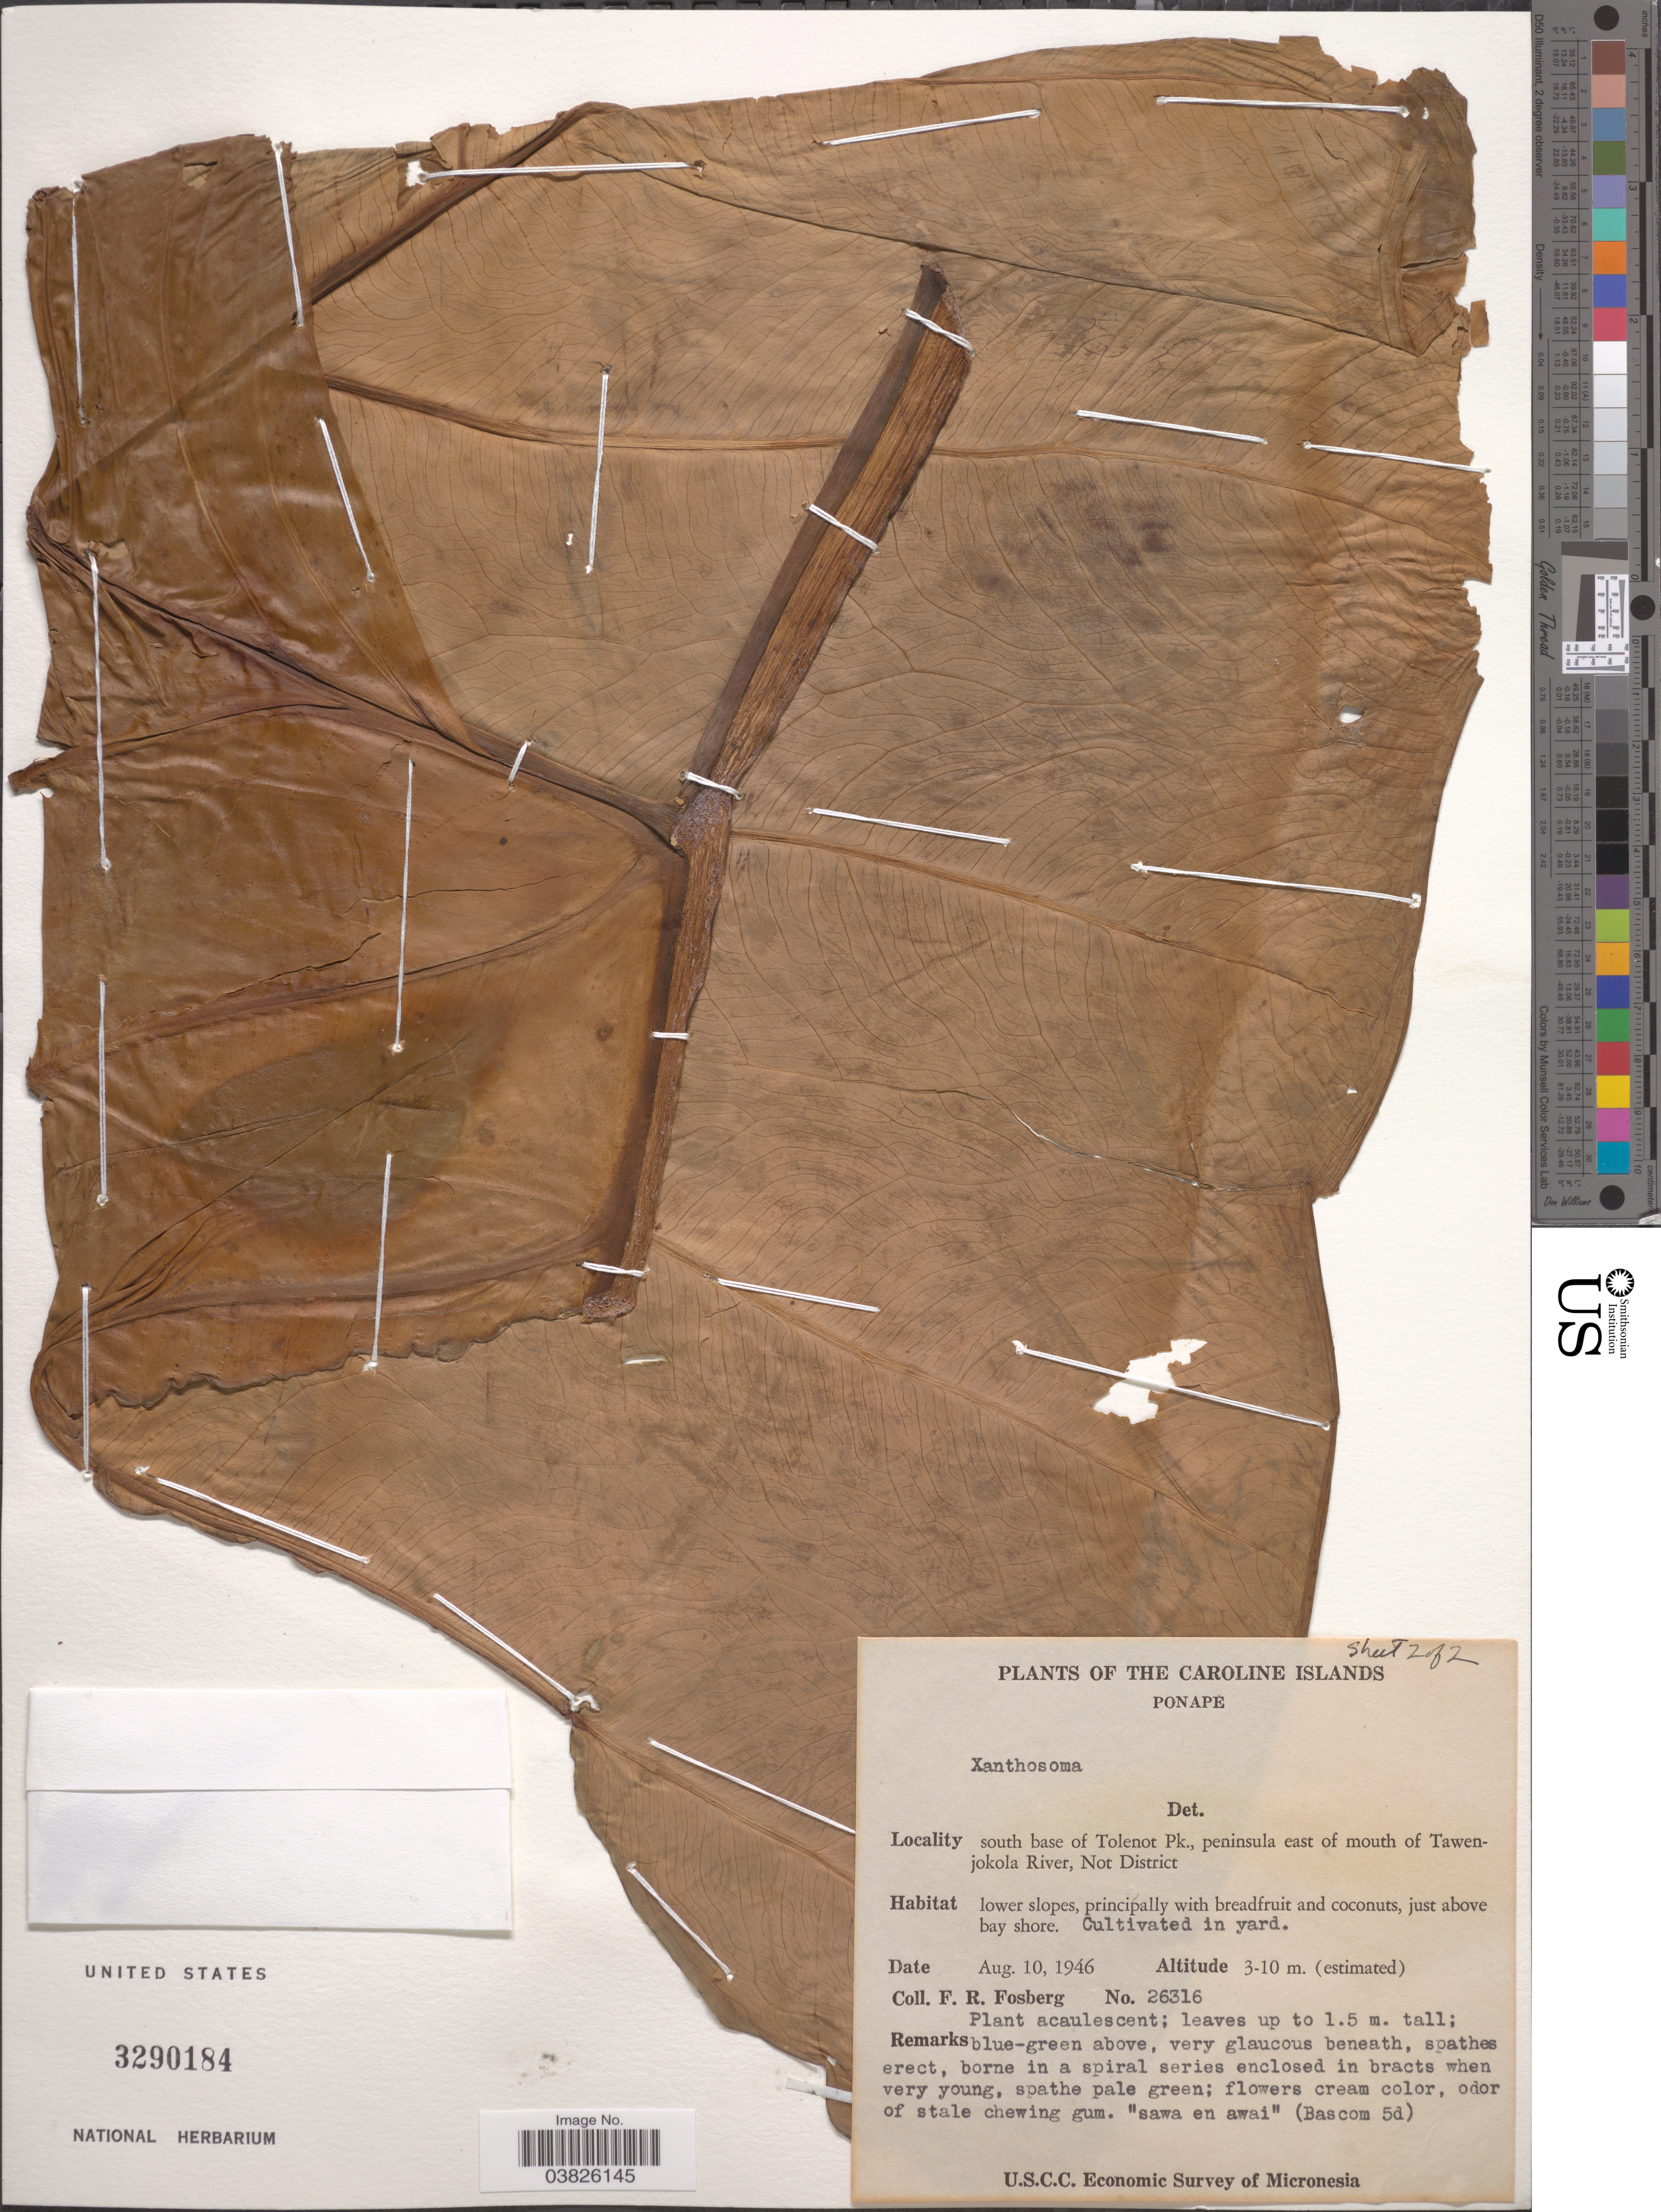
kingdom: Plantae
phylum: Tracheophyta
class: Liliopsida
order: Alismatales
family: Araceae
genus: Xanthosoma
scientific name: Xanthosoma sp.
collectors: F. R. Fosberg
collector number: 26316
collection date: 1946-08-10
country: Micronesia, Federated States of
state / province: Pohnpei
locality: The Caroline Islands. Ponape. South base of Tolenot Pk., peninsula east of mouth of Tawenjokola River, Not District. In yard.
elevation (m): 3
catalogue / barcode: US 3290184